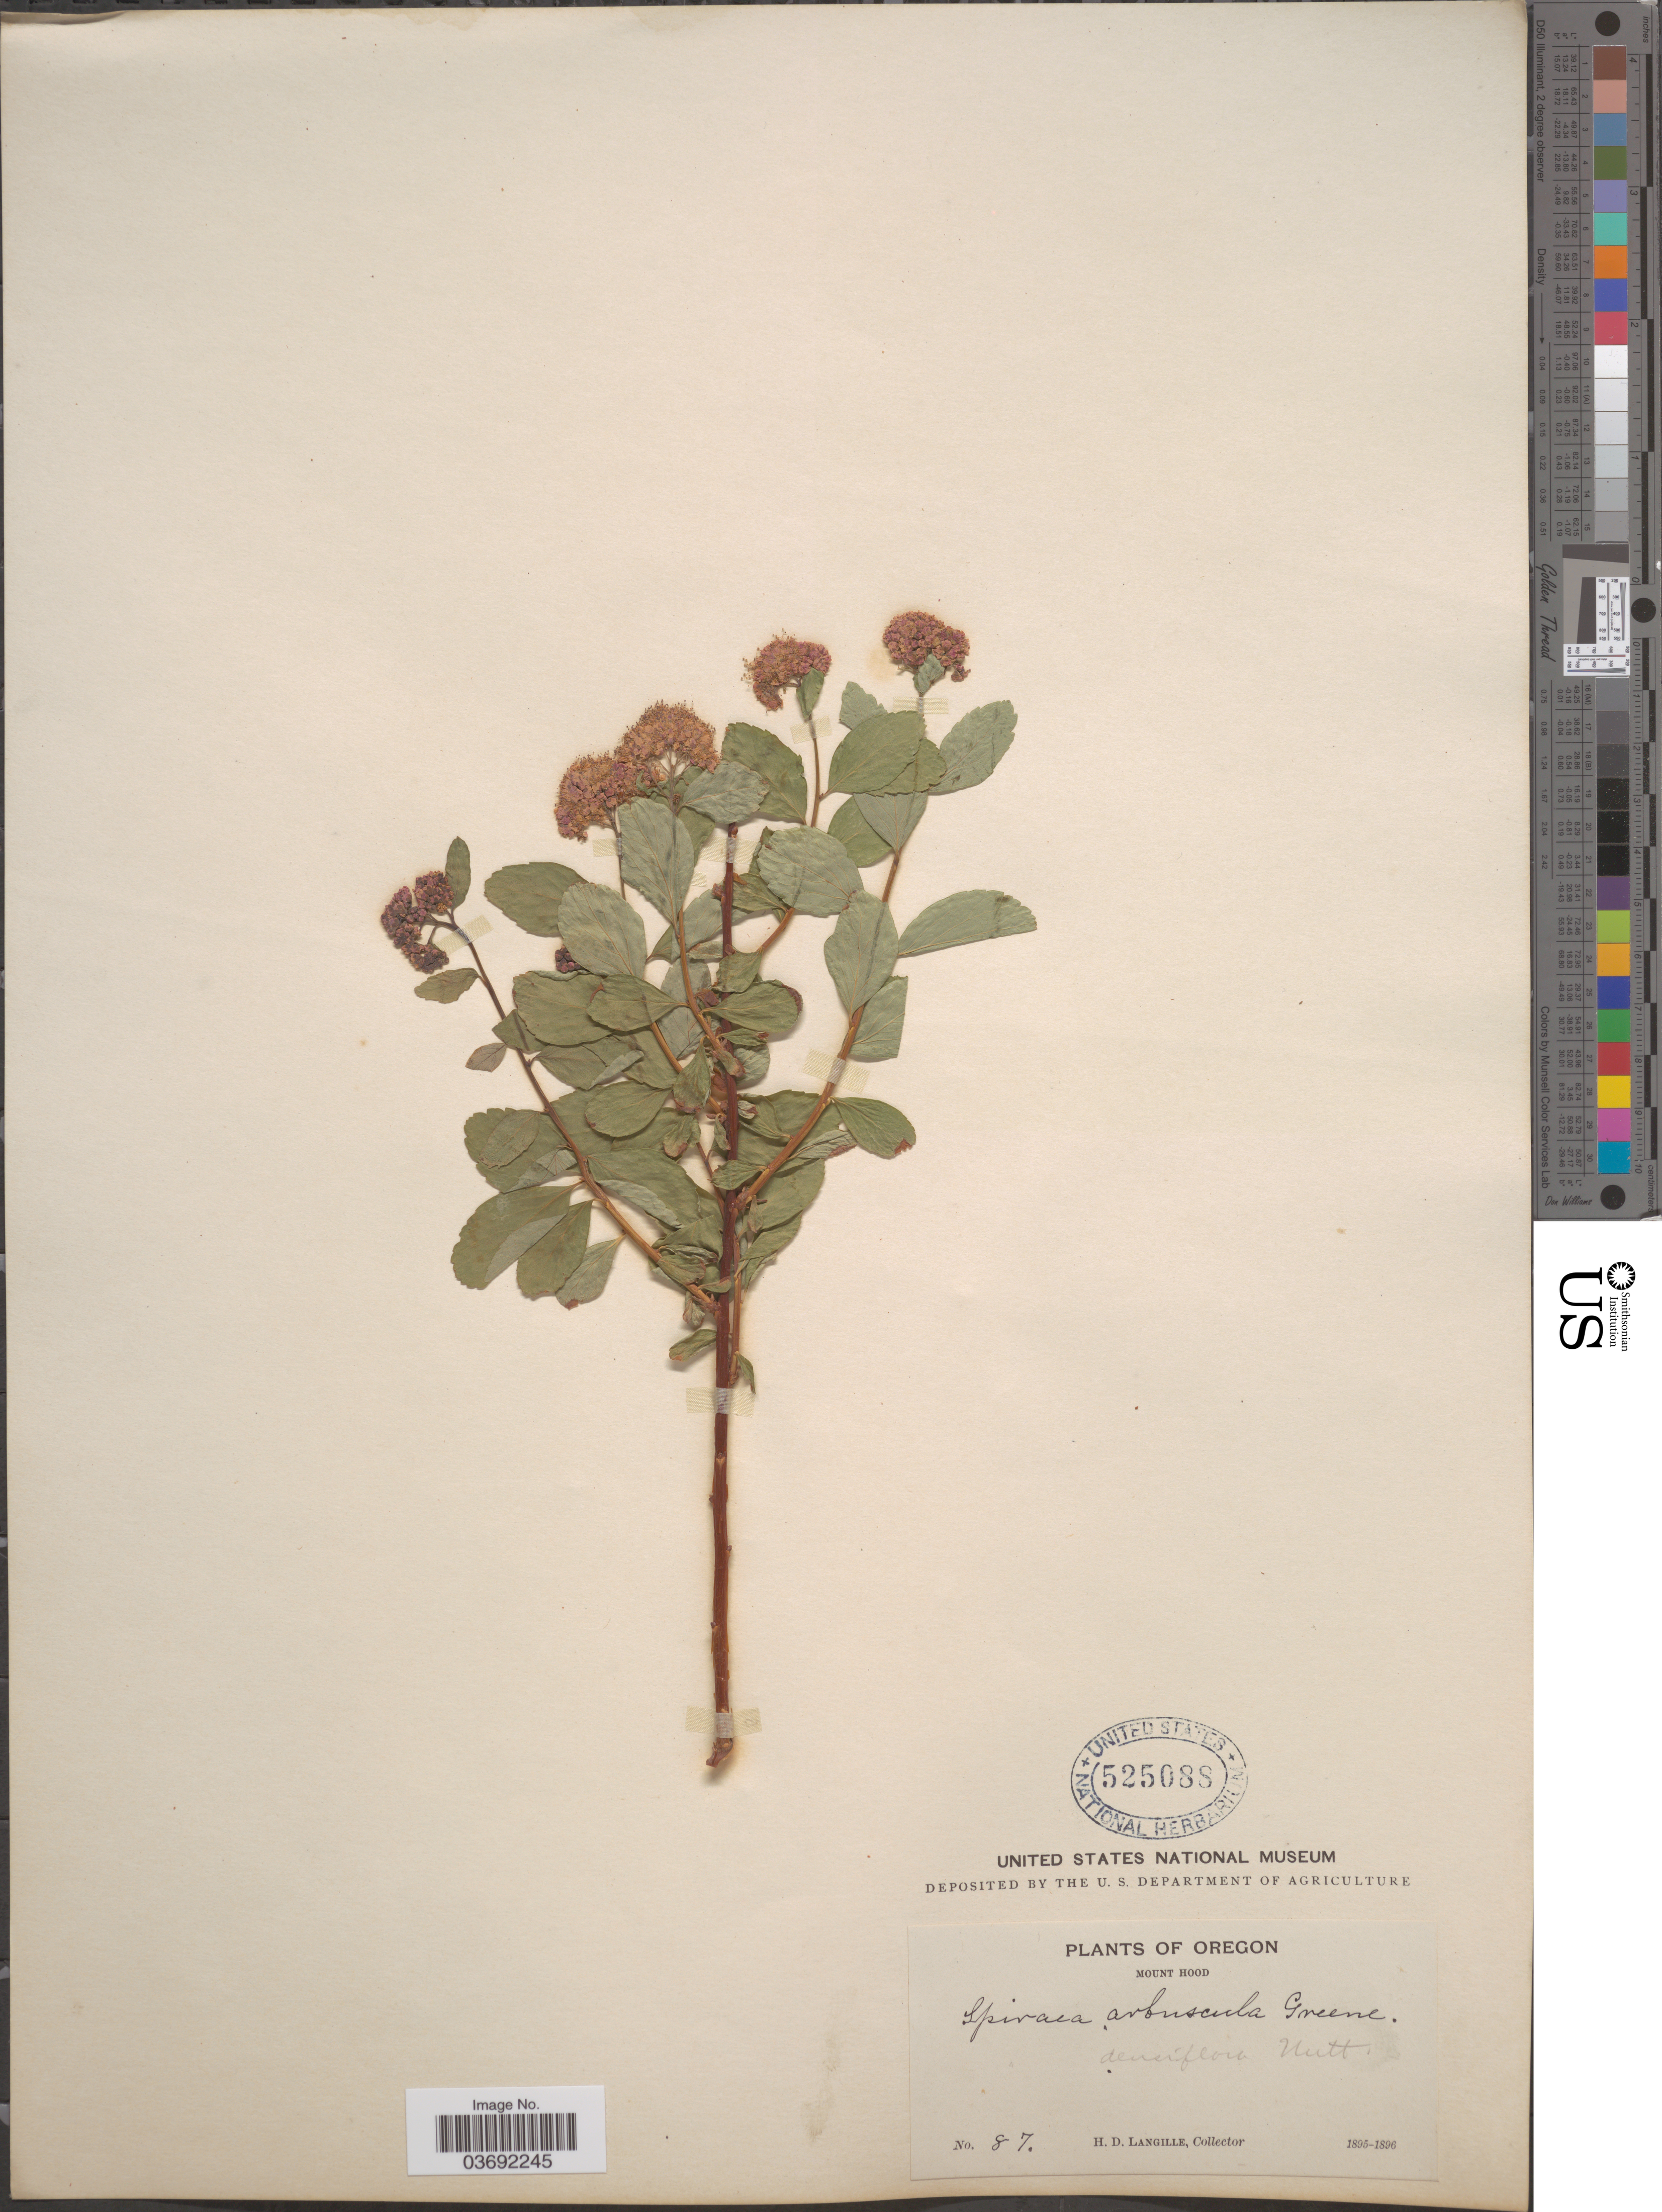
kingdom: Plantae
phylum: Tracheophyta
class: Magnoliopsida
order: Rosales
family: Rosaceae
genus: Spiraea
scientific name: Spiraea densiflora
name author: Nutt. ex Greenm.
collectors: H. Langille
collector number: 87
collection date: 1895/1896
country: United States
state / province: Oregon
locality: Mount Hood.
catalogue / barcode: US 525088